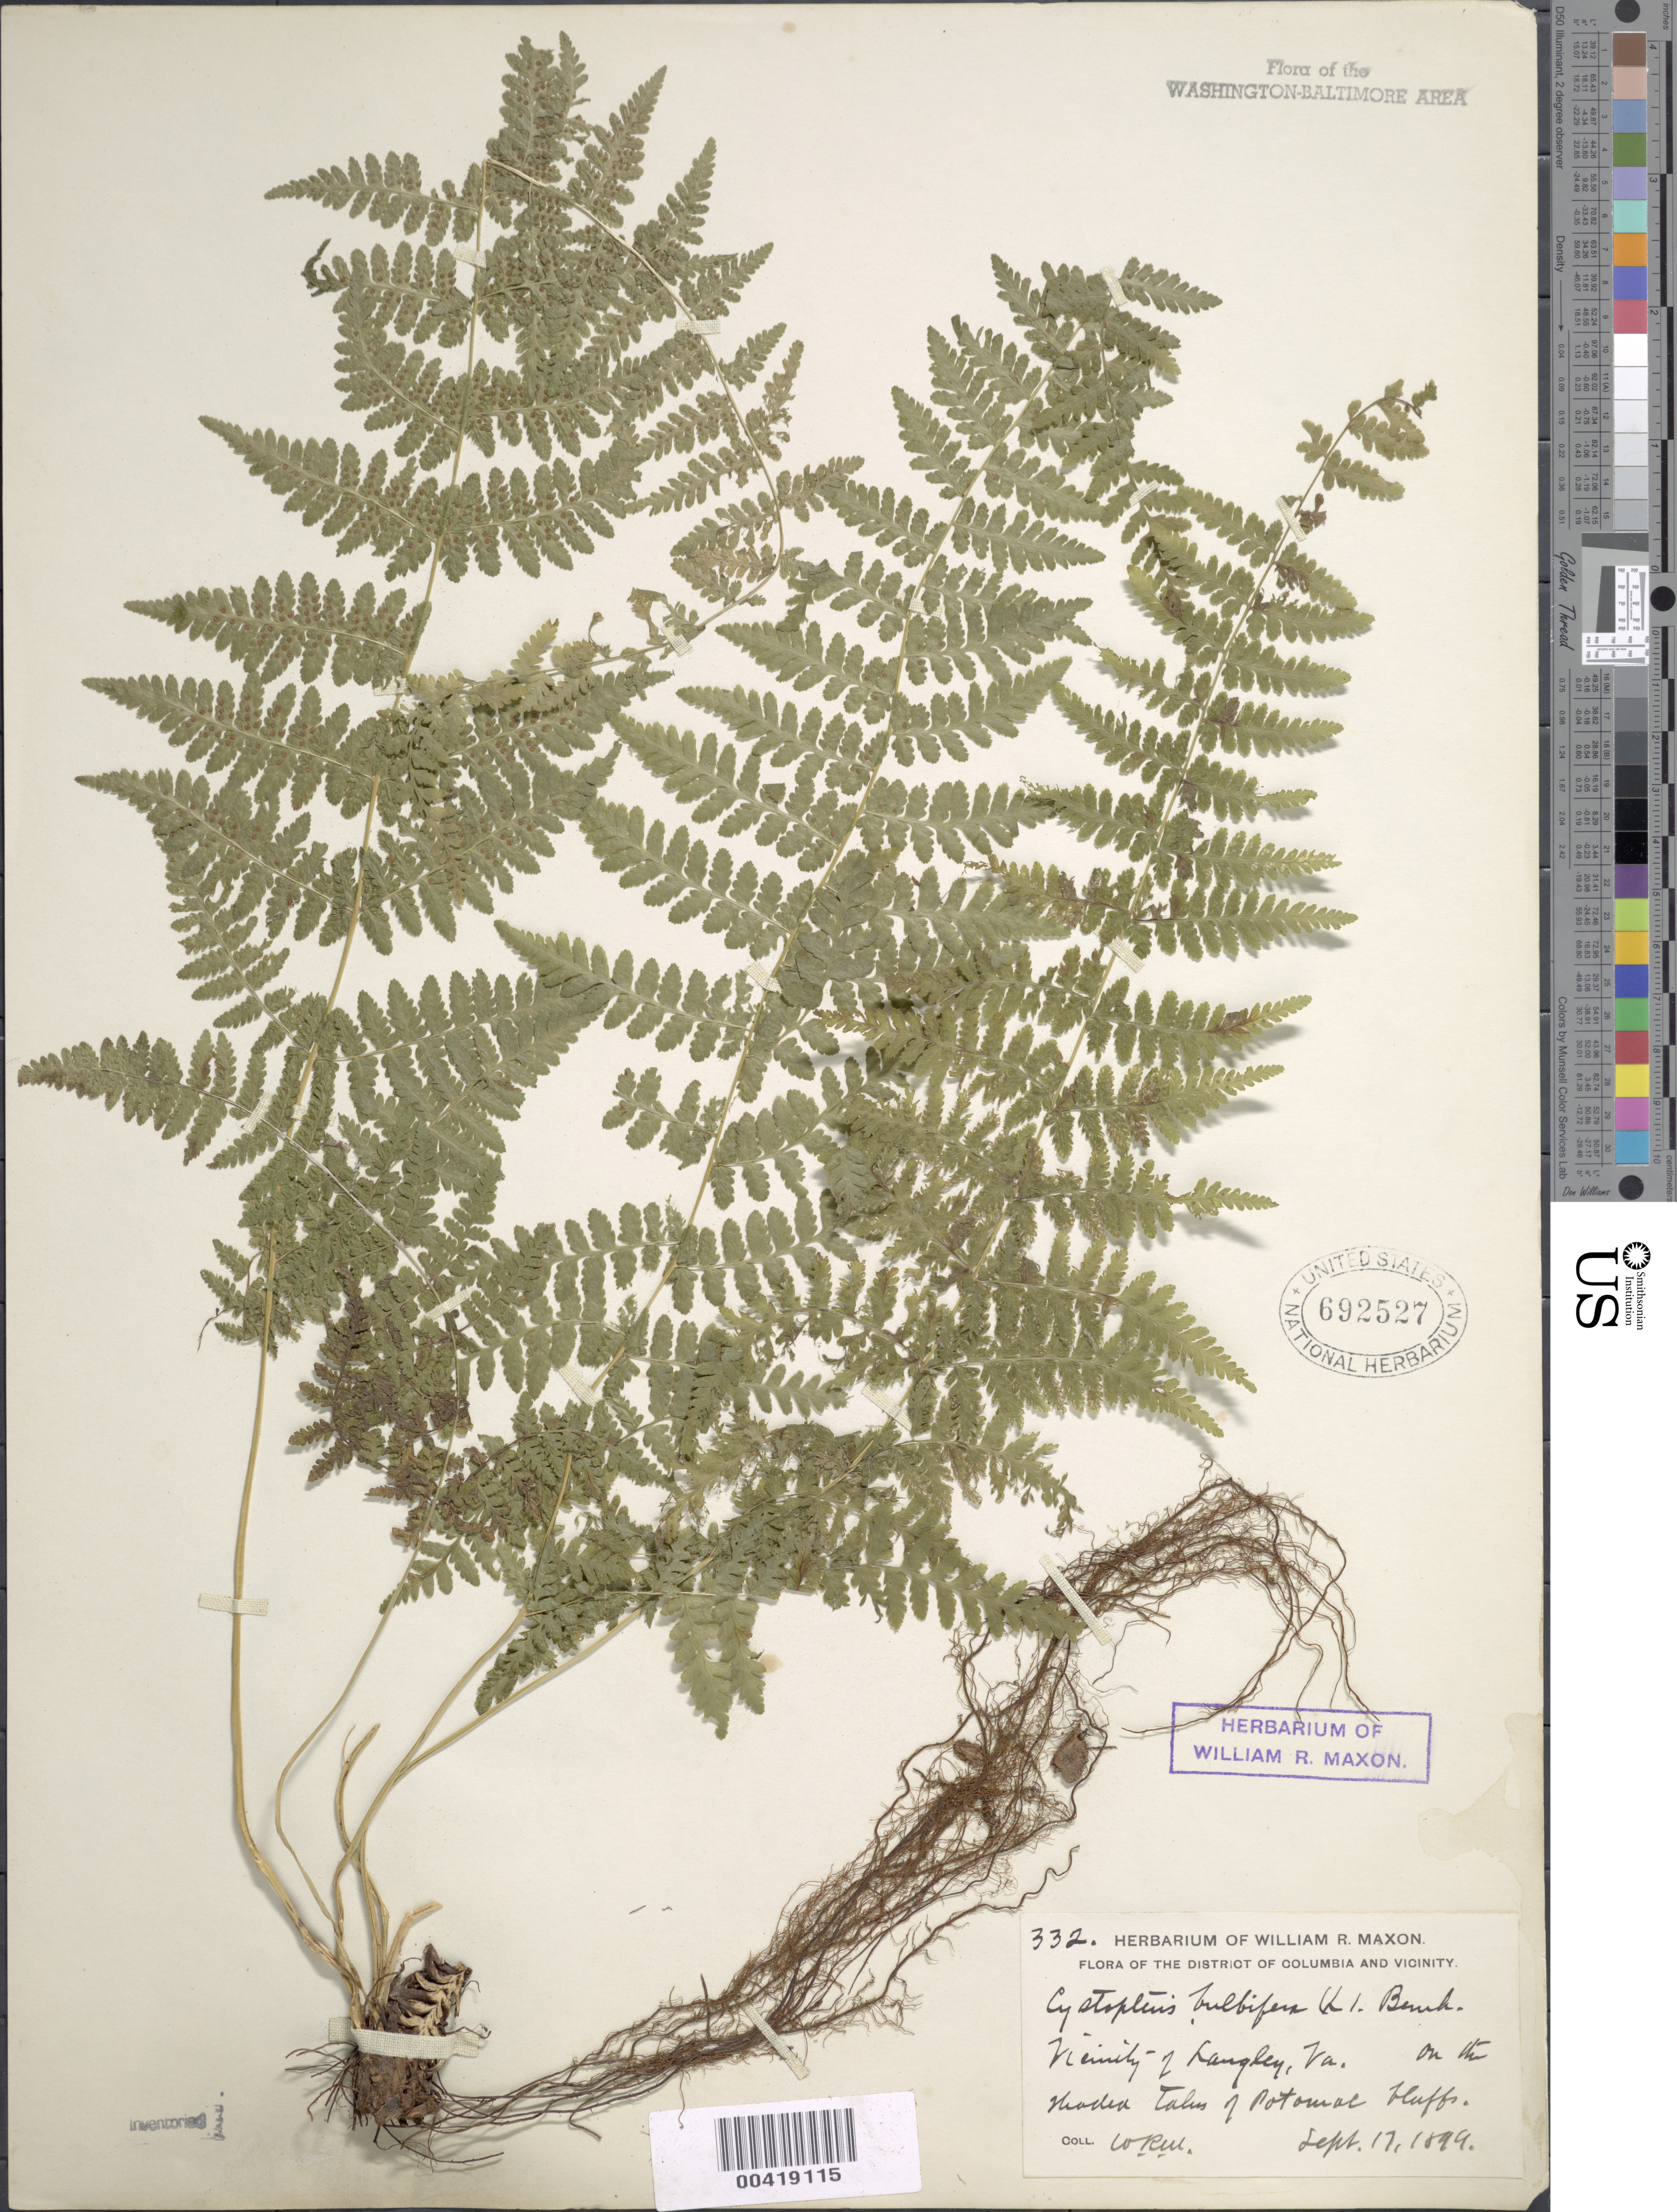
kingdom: Plantae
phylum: Tracheophyta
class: Polypodiopsida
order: Polypodiales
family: Cystopteridaceae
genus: Cystopteris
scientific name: Cystopteris bulbifera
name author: (L.) Bernh.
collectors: W. R. Maxon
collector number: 332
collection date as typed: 17 Sep 1899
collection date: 1899-09-17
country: United States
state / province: Virginia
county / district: Fairfax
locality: Potomac River Bluffs near Langley C. and O. Canal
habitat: On wooded talus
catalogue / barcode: US 692527